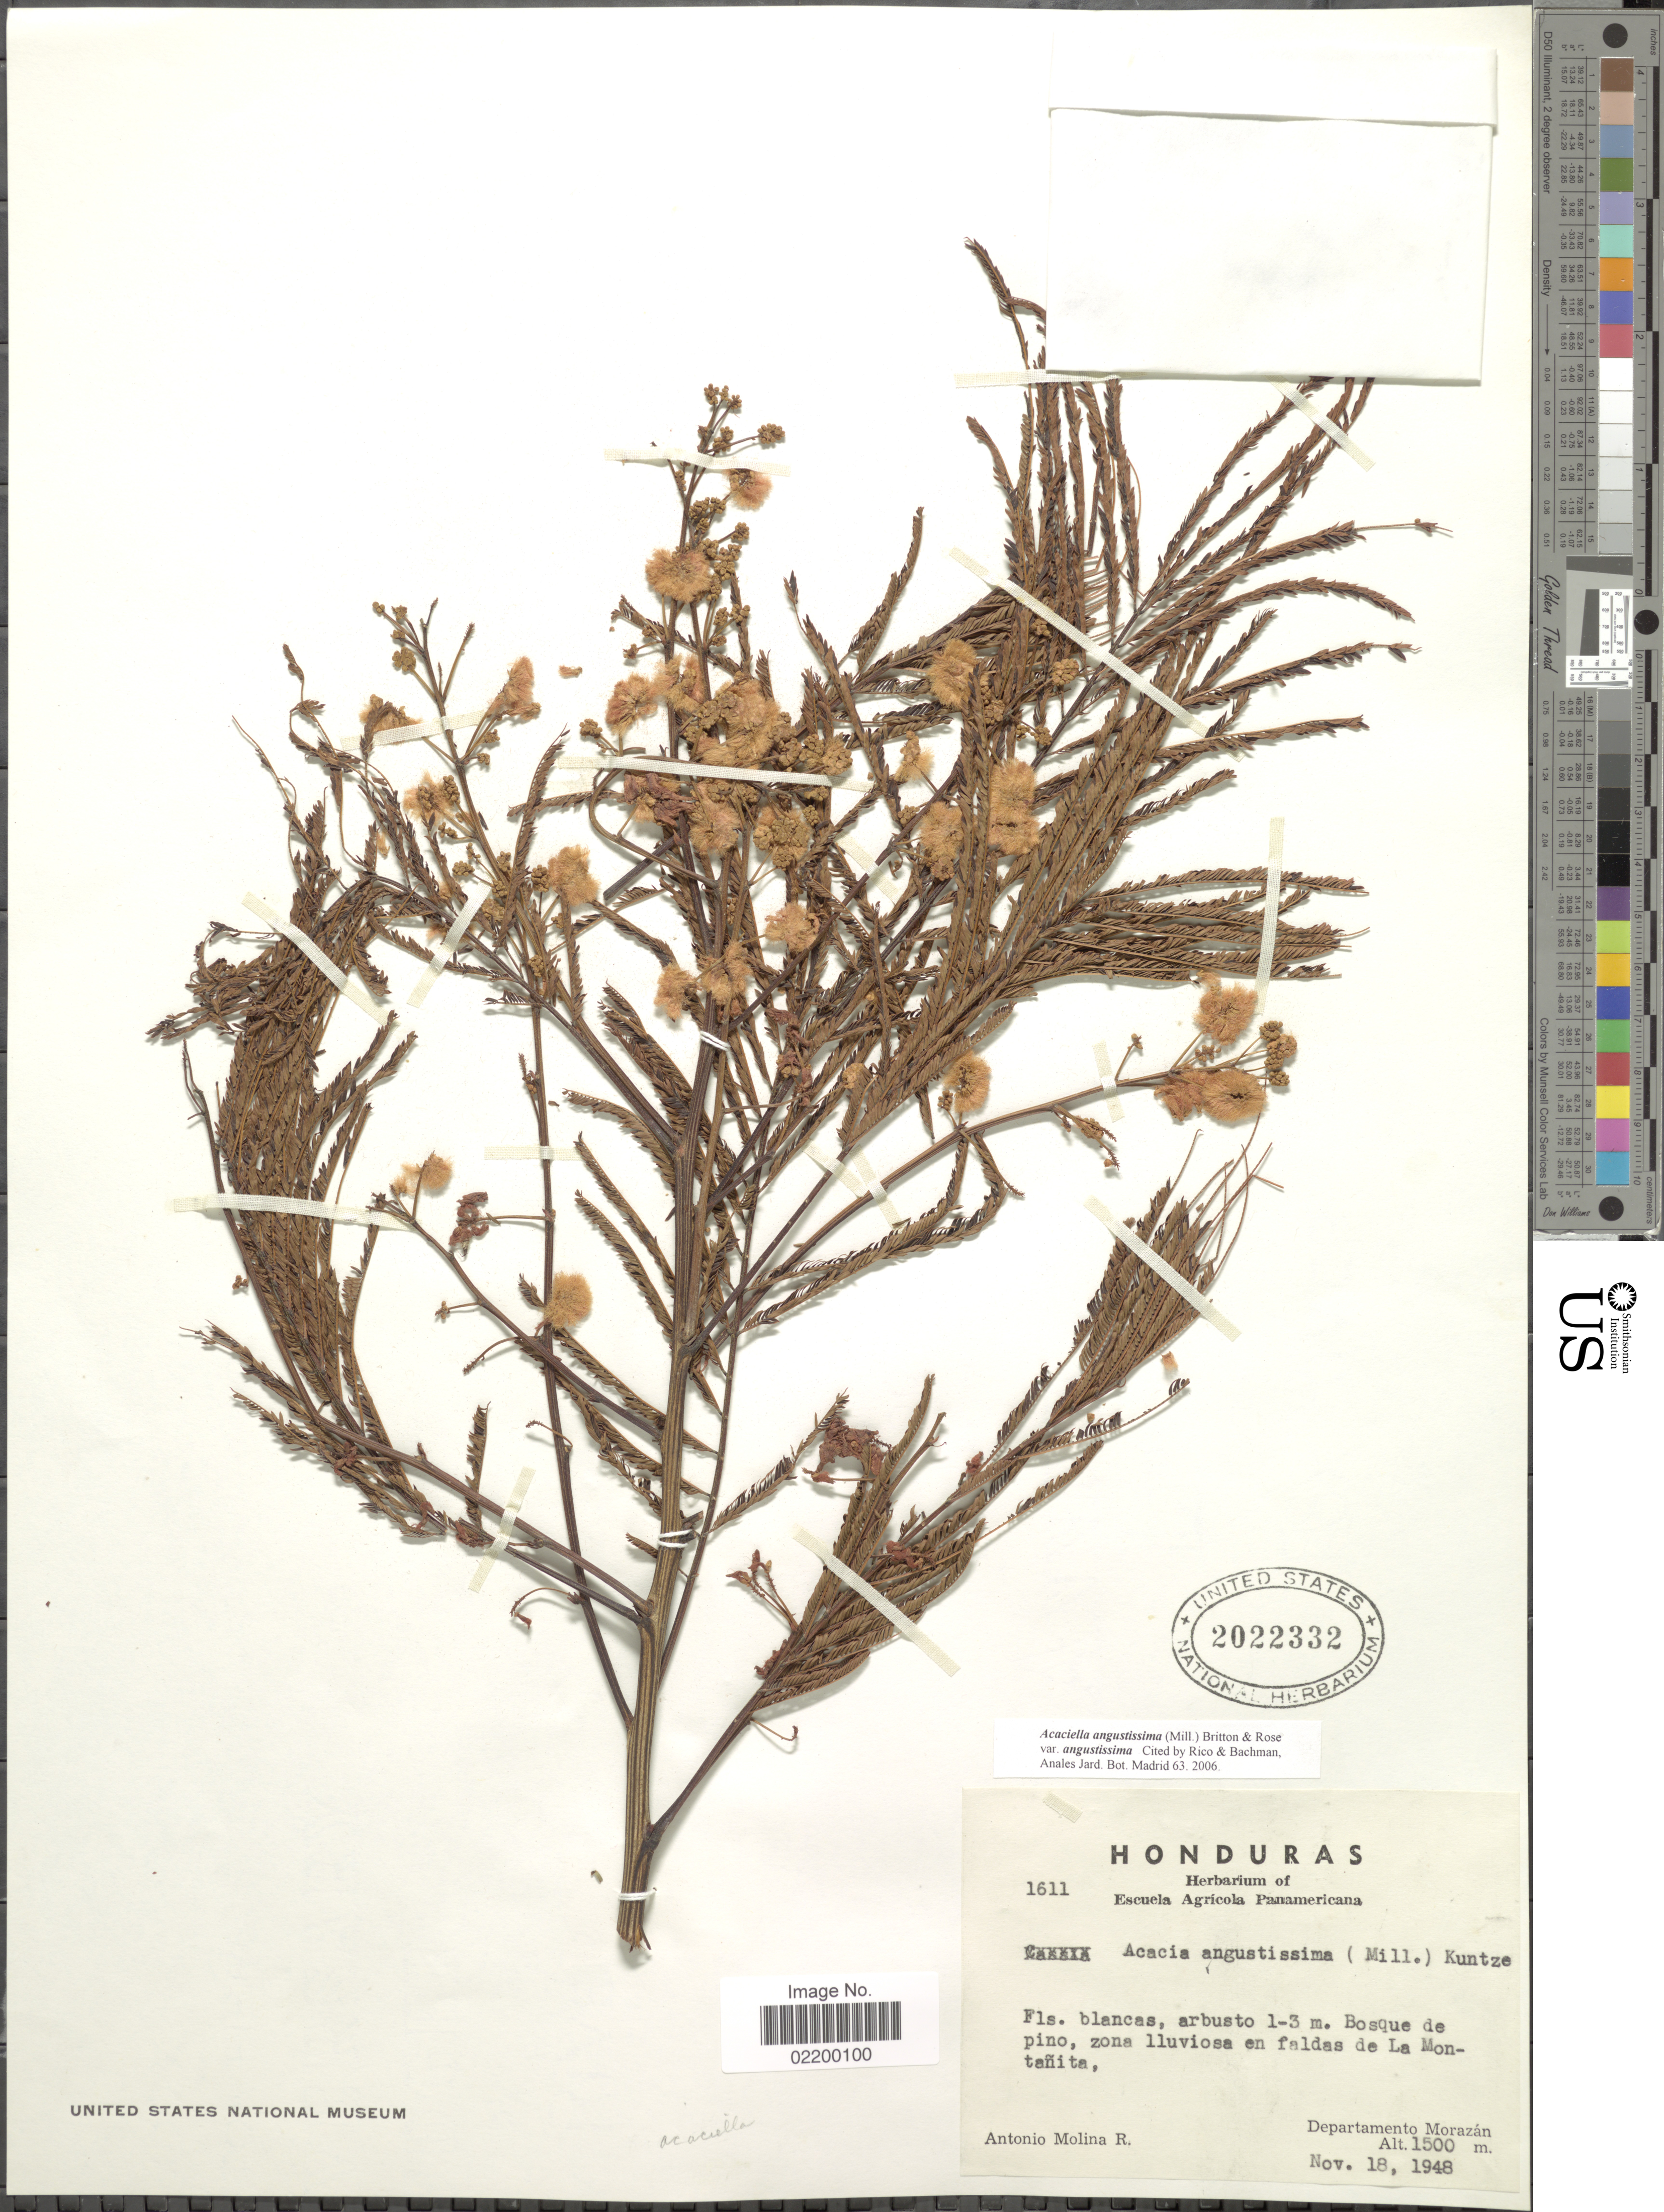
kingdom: Plantae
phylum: Tracheophyta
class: Magnoliopsida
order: Fabales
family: Fabaceae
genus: Acaciella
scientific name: Acaciella angustissima var. angustissima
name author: (Mill.) Britton & Rose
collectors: A. Molina R.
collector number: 1611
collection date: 1948-11-18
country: Honduras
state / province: Fco. Morazán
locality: Zona lluviosa de en faldas de La Montanita.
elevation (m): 1500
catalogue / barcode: US 2022332